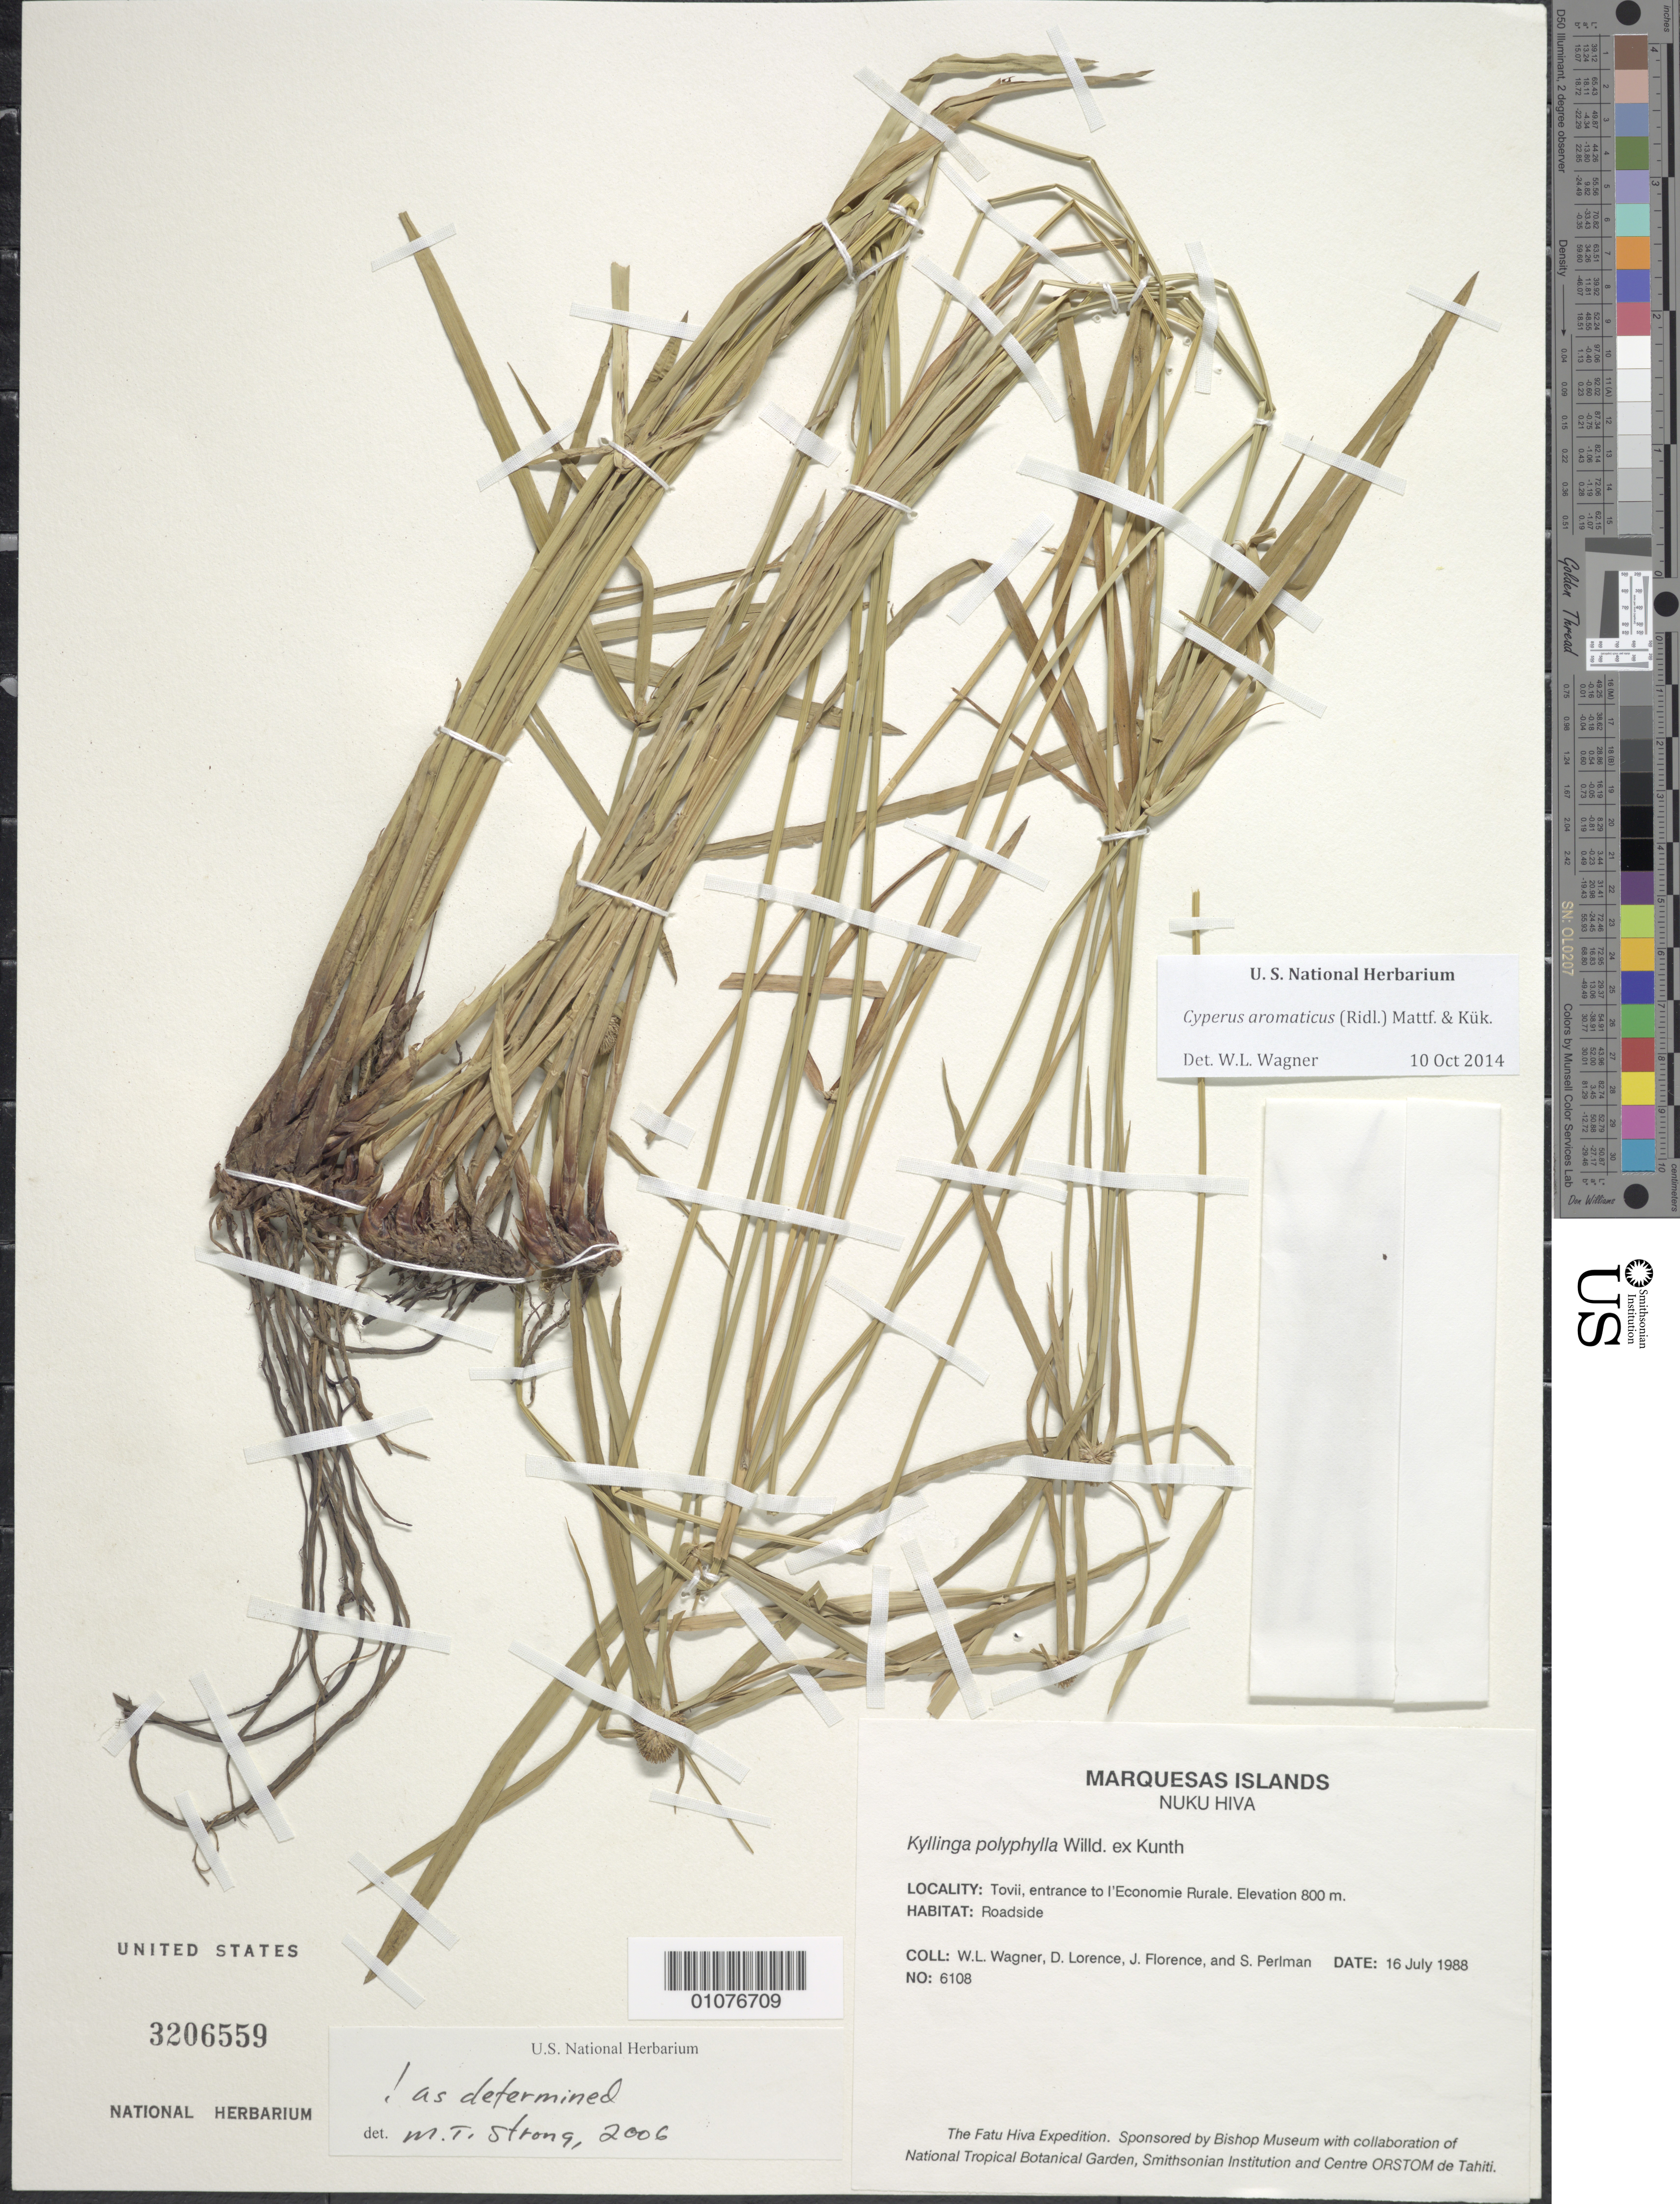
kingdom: Plantae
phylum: Tracheophyta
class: Liliopsida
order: Poales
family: Cyperaceae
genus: Cyperus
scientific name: Cyperus aromaticus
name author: (Ridl.) Mattf. & Kük.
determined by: Lorence, David H., (PTBG), National Tropical Botanical Garden (UNITED STATES)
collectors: W. L. Wagner, D. Lorence, J. Florence & S. P. Perlman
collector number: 6108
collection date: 1988-07-16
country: French Polynesia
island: Nuku Hiva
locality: Toovii, entrance to l'Economie Rurale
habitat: Roadside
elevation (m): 800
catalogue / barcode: US 3206559